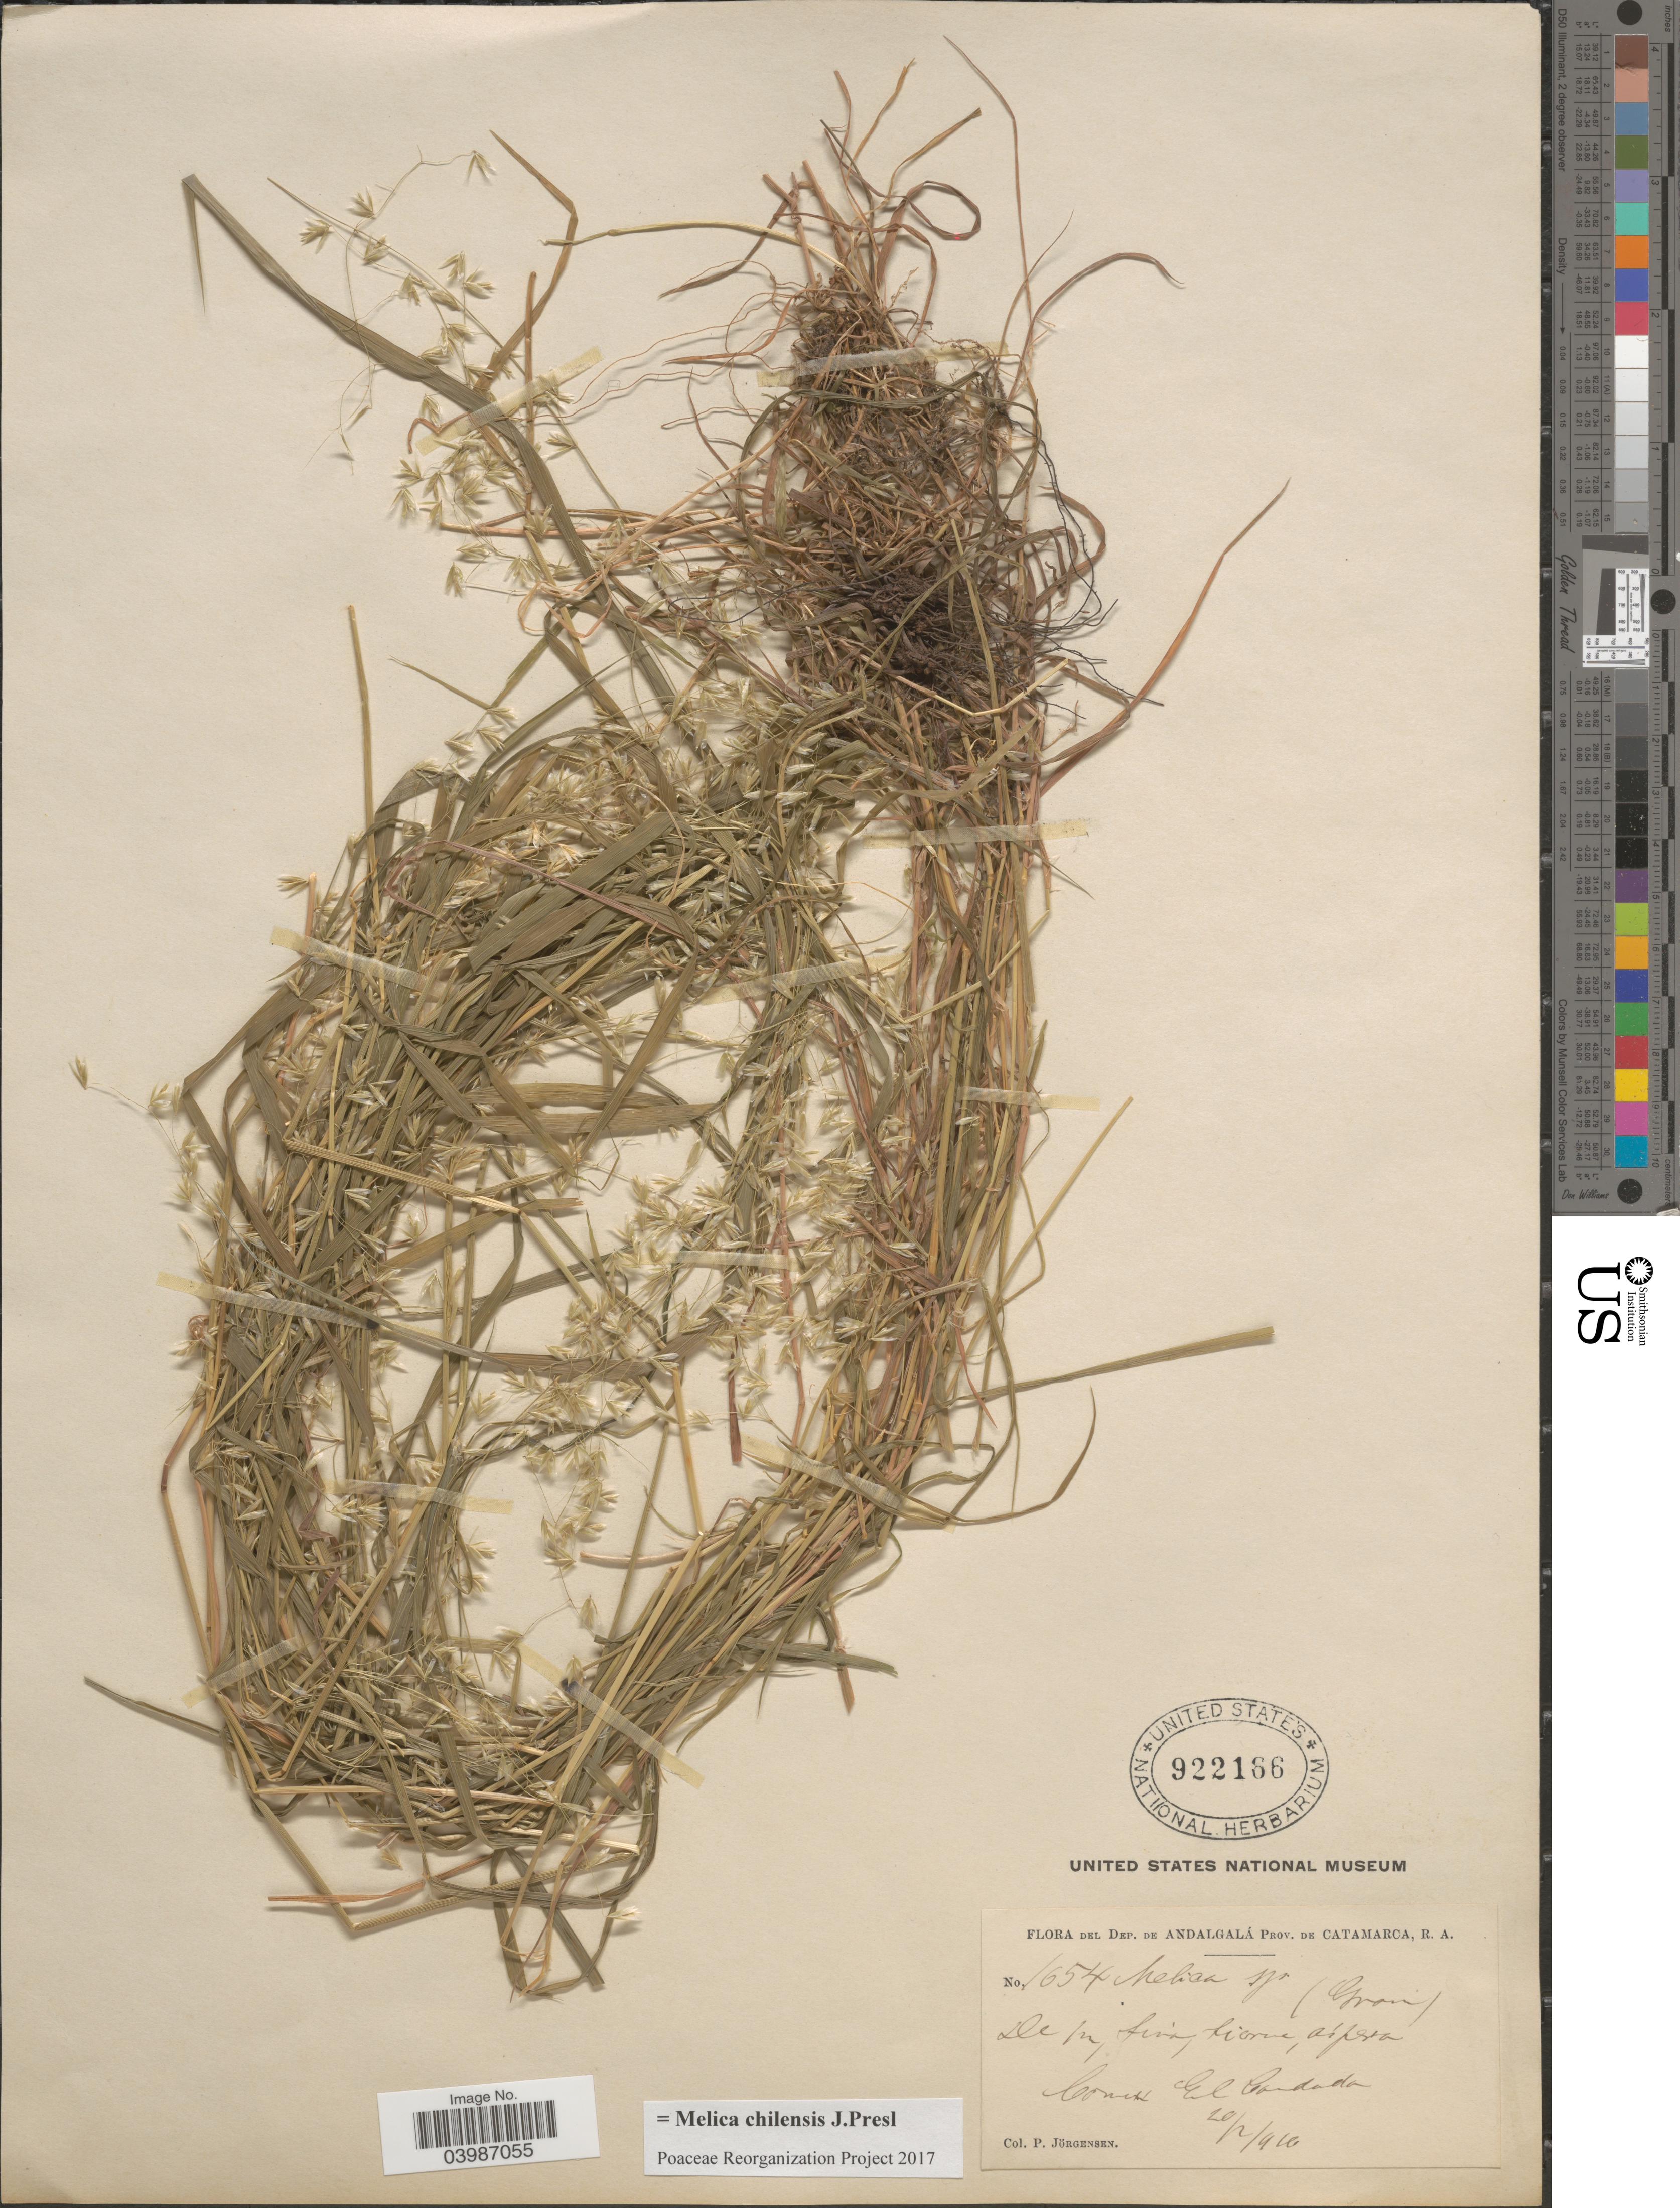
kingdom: Plantae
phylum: Tracheophyta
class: Liliopsida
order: Poales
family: Poaceae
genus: Melica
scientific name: Melica chilensis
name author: J. Presl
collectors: P. Jörgensen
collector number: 1654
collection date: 1910-02-20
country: Argentina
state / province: Catamarca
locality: Dep. de Andalgalá. Comm El Candado.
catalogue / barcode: US 922166